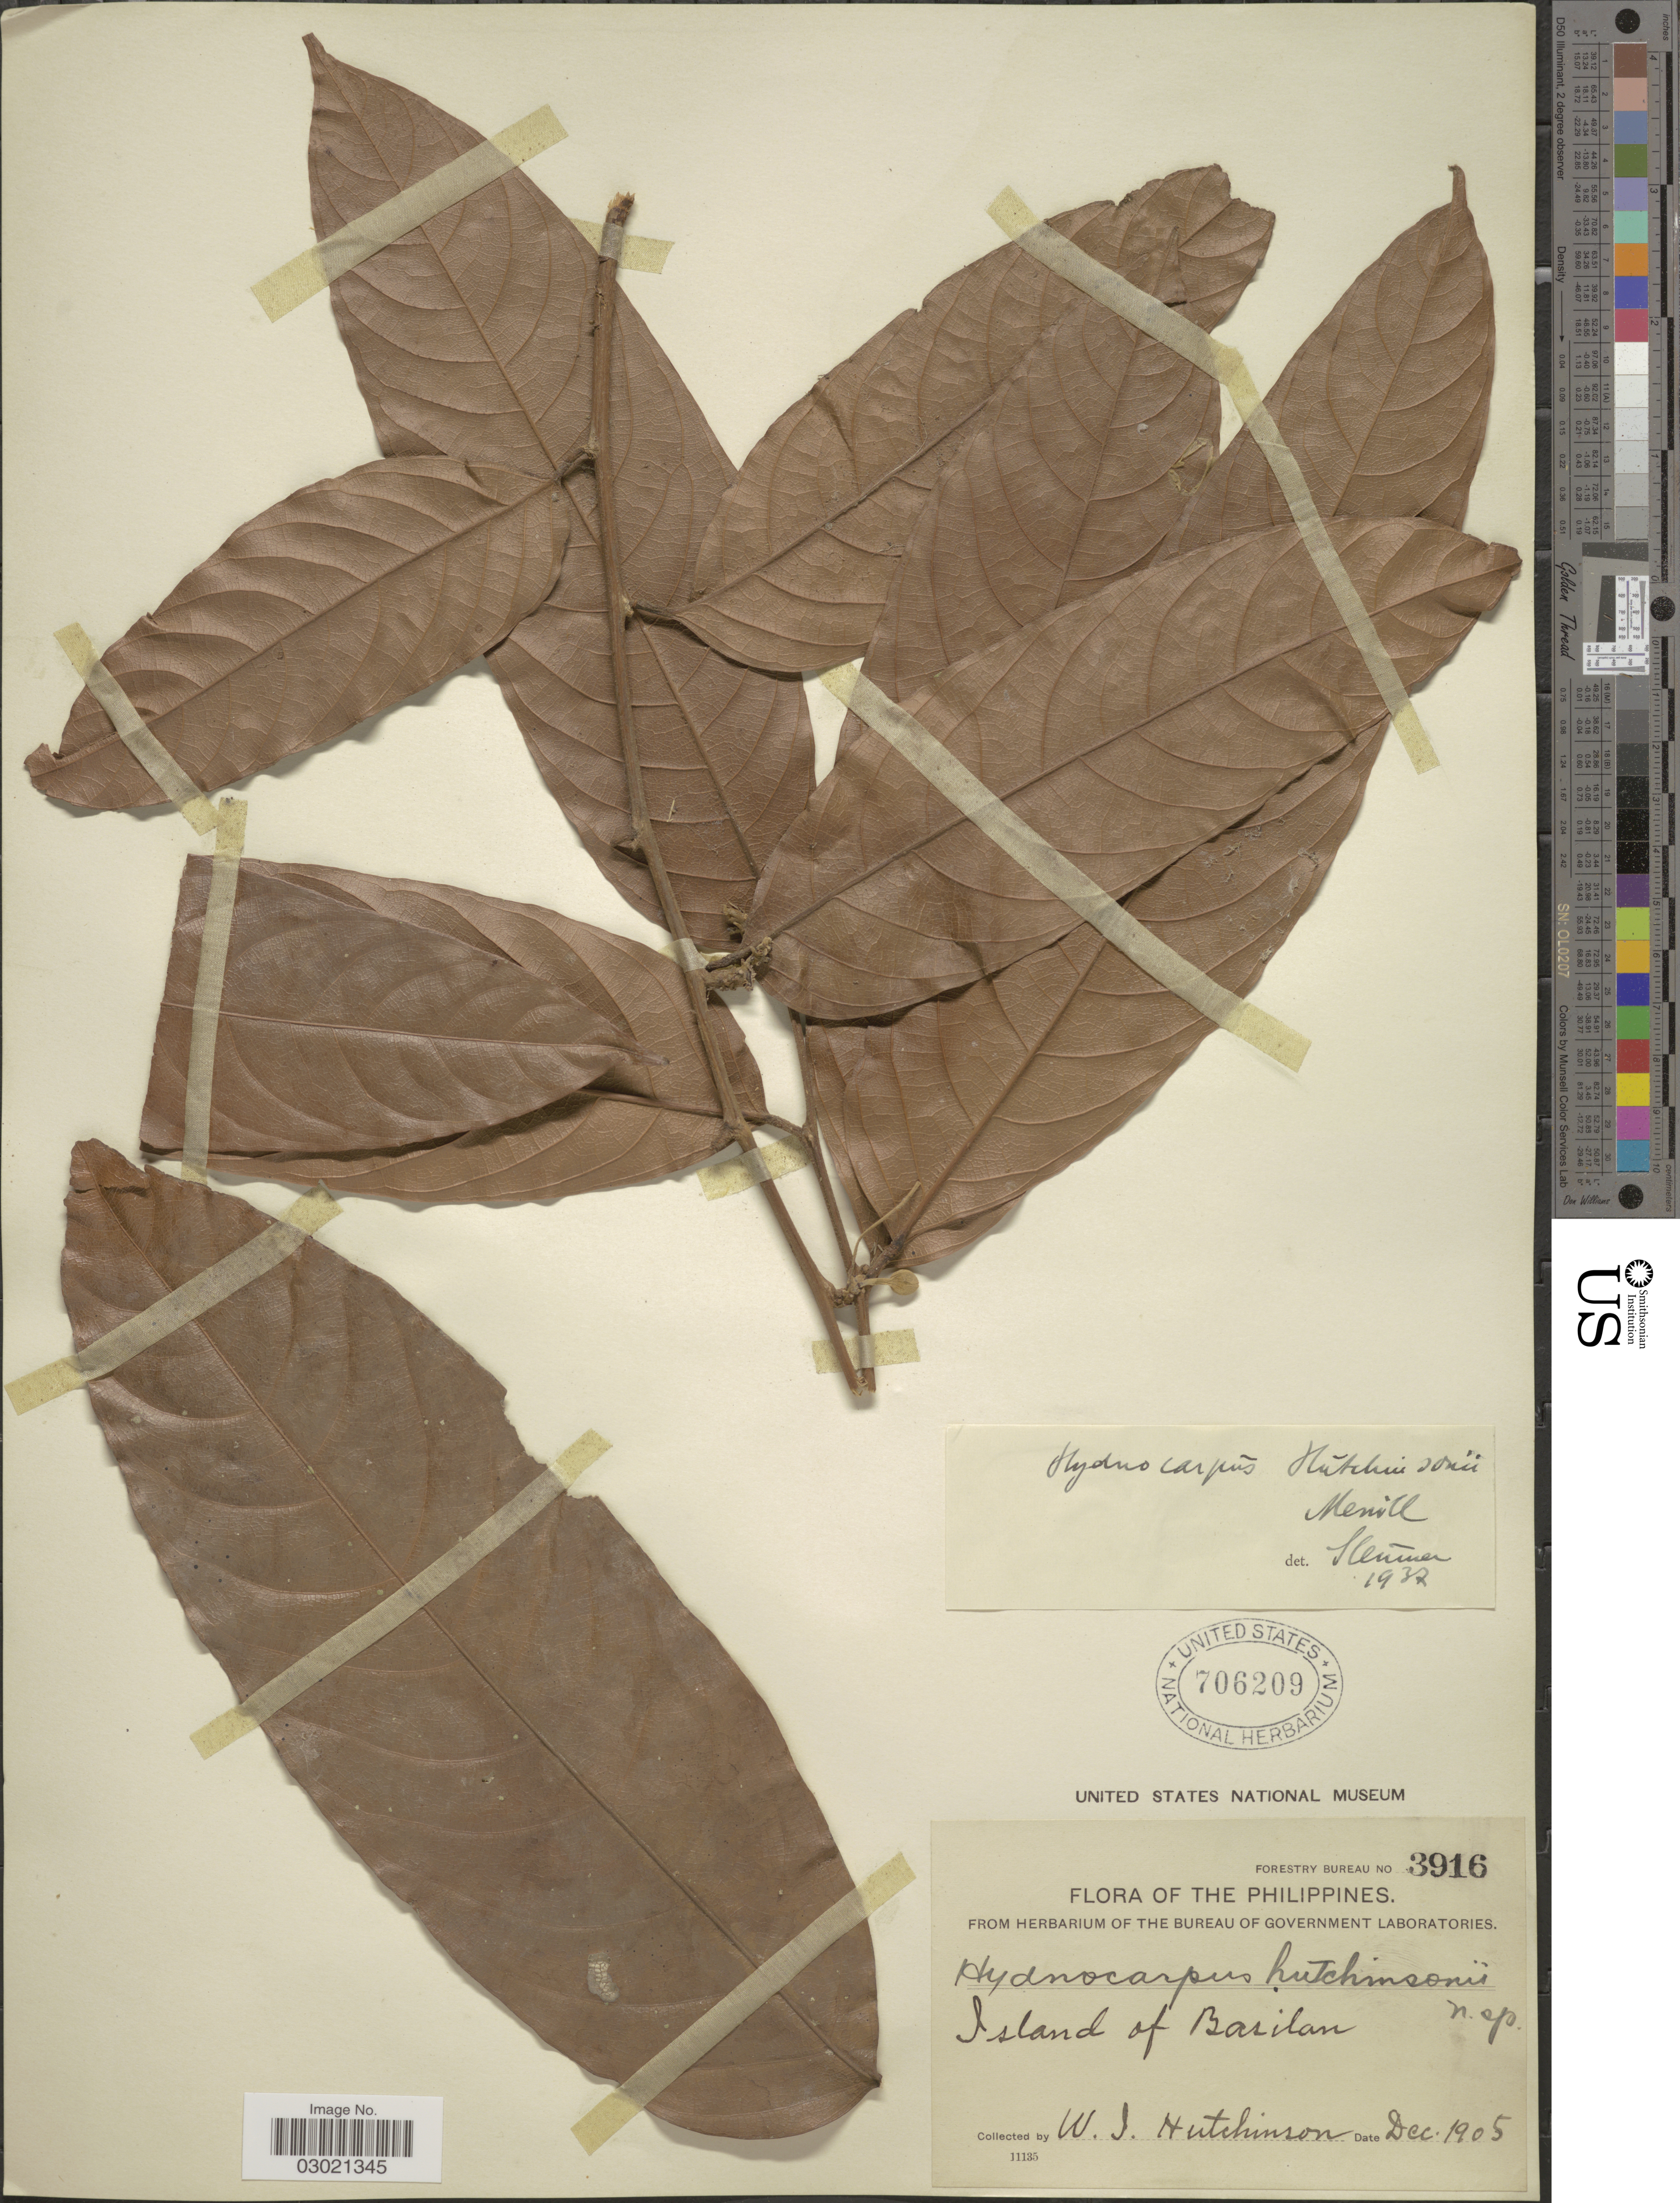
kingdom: Plantae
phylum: Tracheophyta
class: Magnoliopsida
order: Malpighiales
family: Achariaceae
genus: Hydnocarpus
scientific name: Hydnocarpus hutchinsonii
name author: Merr.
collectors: W. I. Hutchinson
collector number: Forestry Bureau 3916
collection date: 1905-12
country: Philippines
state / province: Muslim Mindanao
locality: Island of Basilan.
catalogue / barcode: US 706209